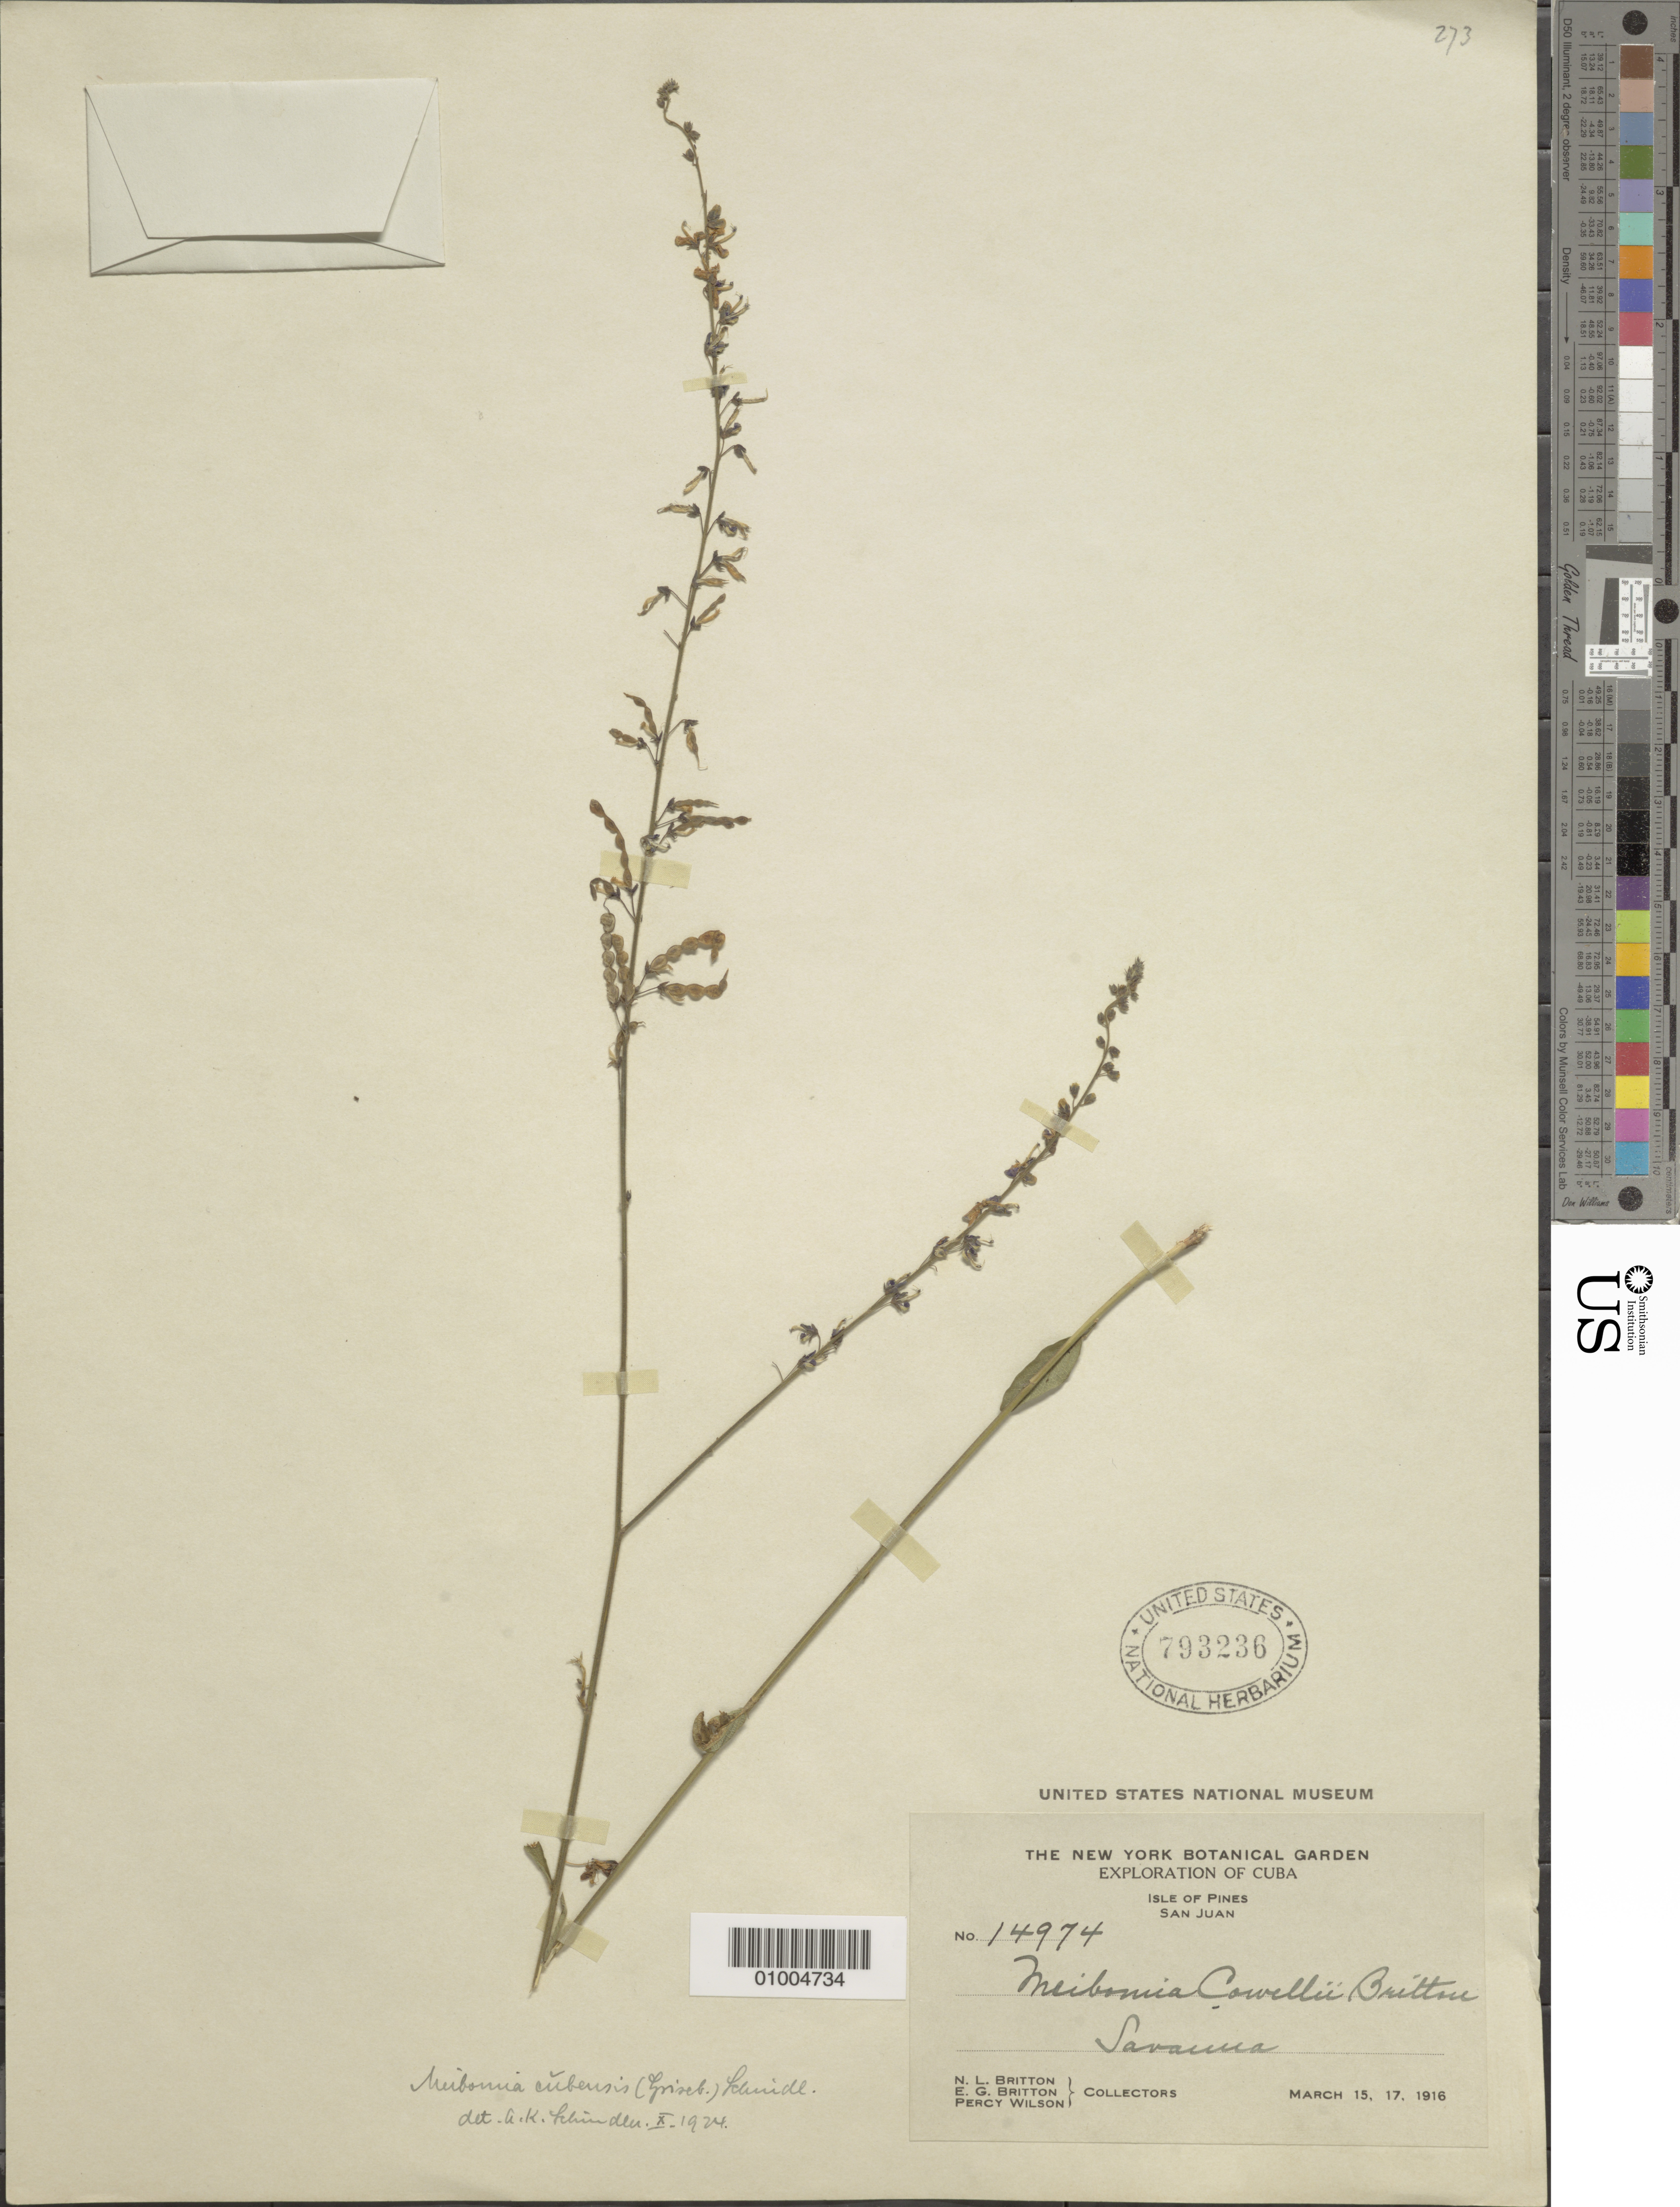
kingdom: Plantae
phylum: Tracheophyta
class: Magnoliopsida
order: Fabales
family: Fabaceae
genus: Desmodium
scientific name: Desmodium cubense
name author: Griseb.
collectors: N. Britton, E. G. Britton & P. Wilson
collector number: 14974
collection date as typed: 15 Mar 1916 and 17 Mar 1916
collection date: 1916-03-15,1916-03-17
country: Cuba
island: Isla de la Juventud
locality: San Juan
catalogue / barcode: US 793236